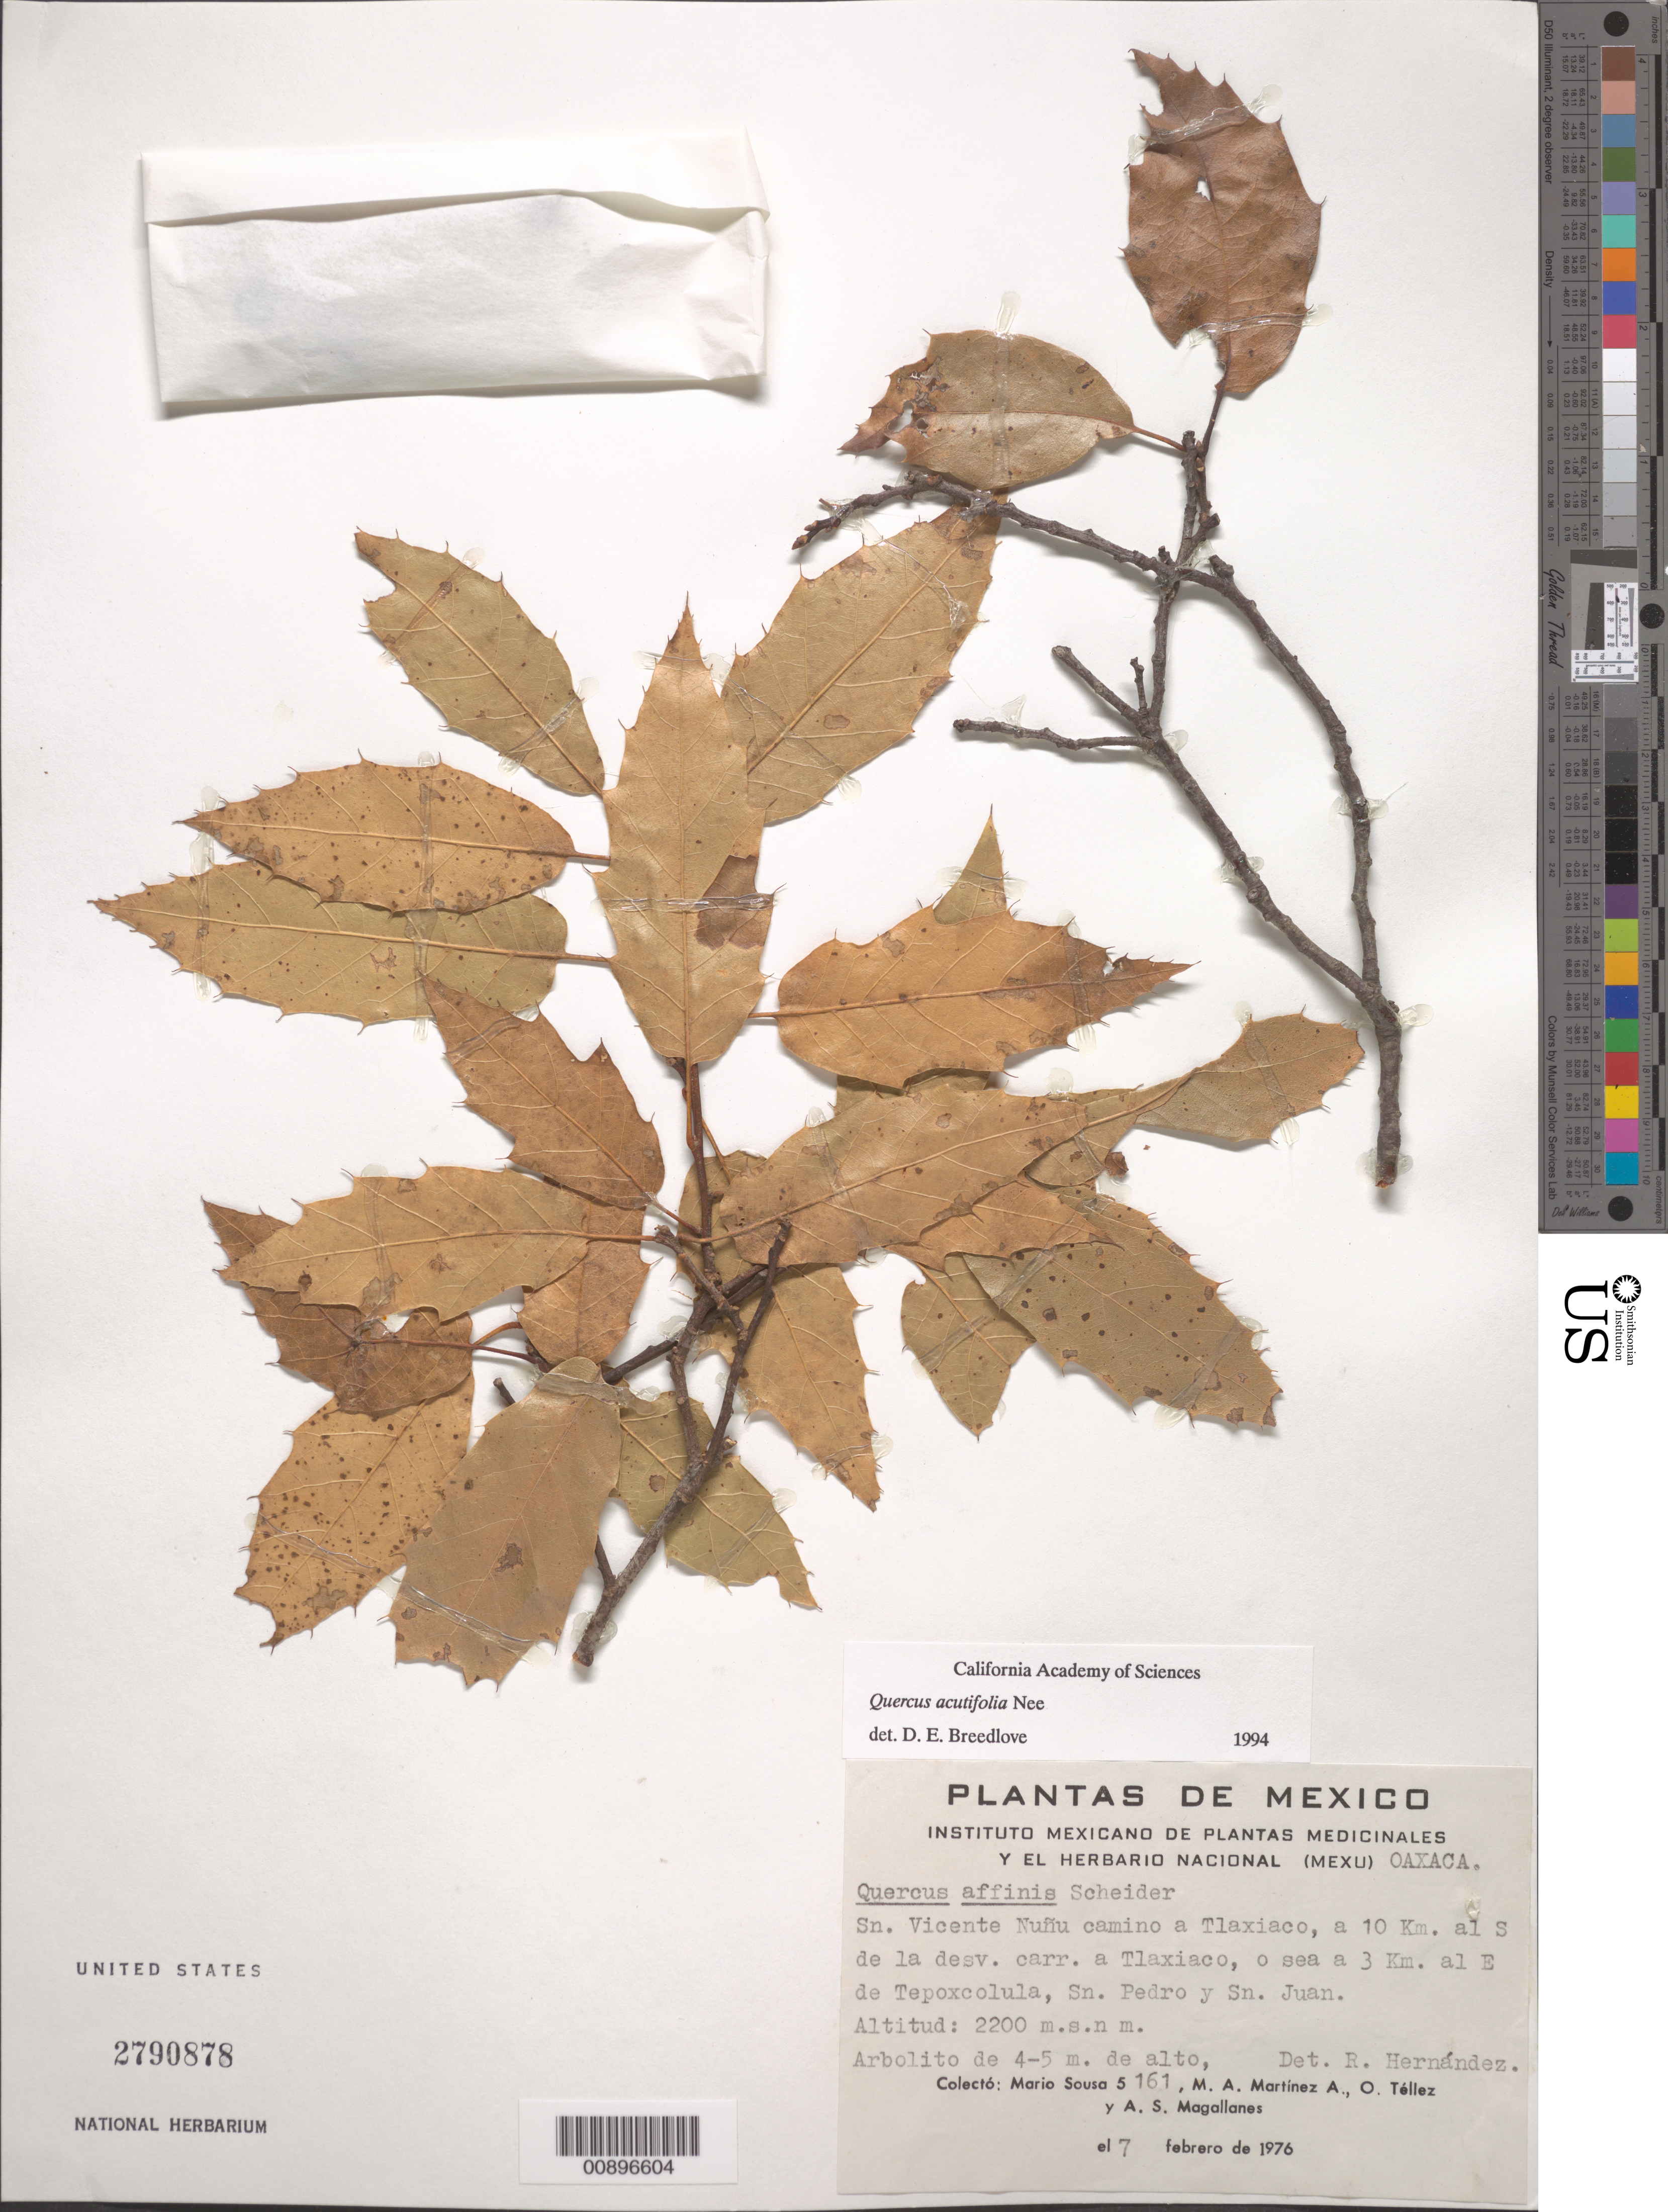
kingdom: Plantae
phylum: Tracheophyta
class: Magnoliopsida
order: Fagales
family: Fagaceae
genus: Quercus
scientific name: Quercus acutifolia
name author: Née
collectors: M. Sousa S., M. A. Martínez Alfaro, O. Téllez V. & A. Magallanes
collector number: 5161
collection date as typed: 07 Feb 1976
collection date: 1976-02-07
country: Mexico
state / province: Oaxaca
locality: Sn. Vicente Nuñu camino a Tlaxiaco, a 10 km. al S de la desv. carr. a Tlaxiaco, o sea a 3 km. al E de Tepoxcolula, Sn. Pedro y Sn. Juan.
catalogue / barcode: US 2790878